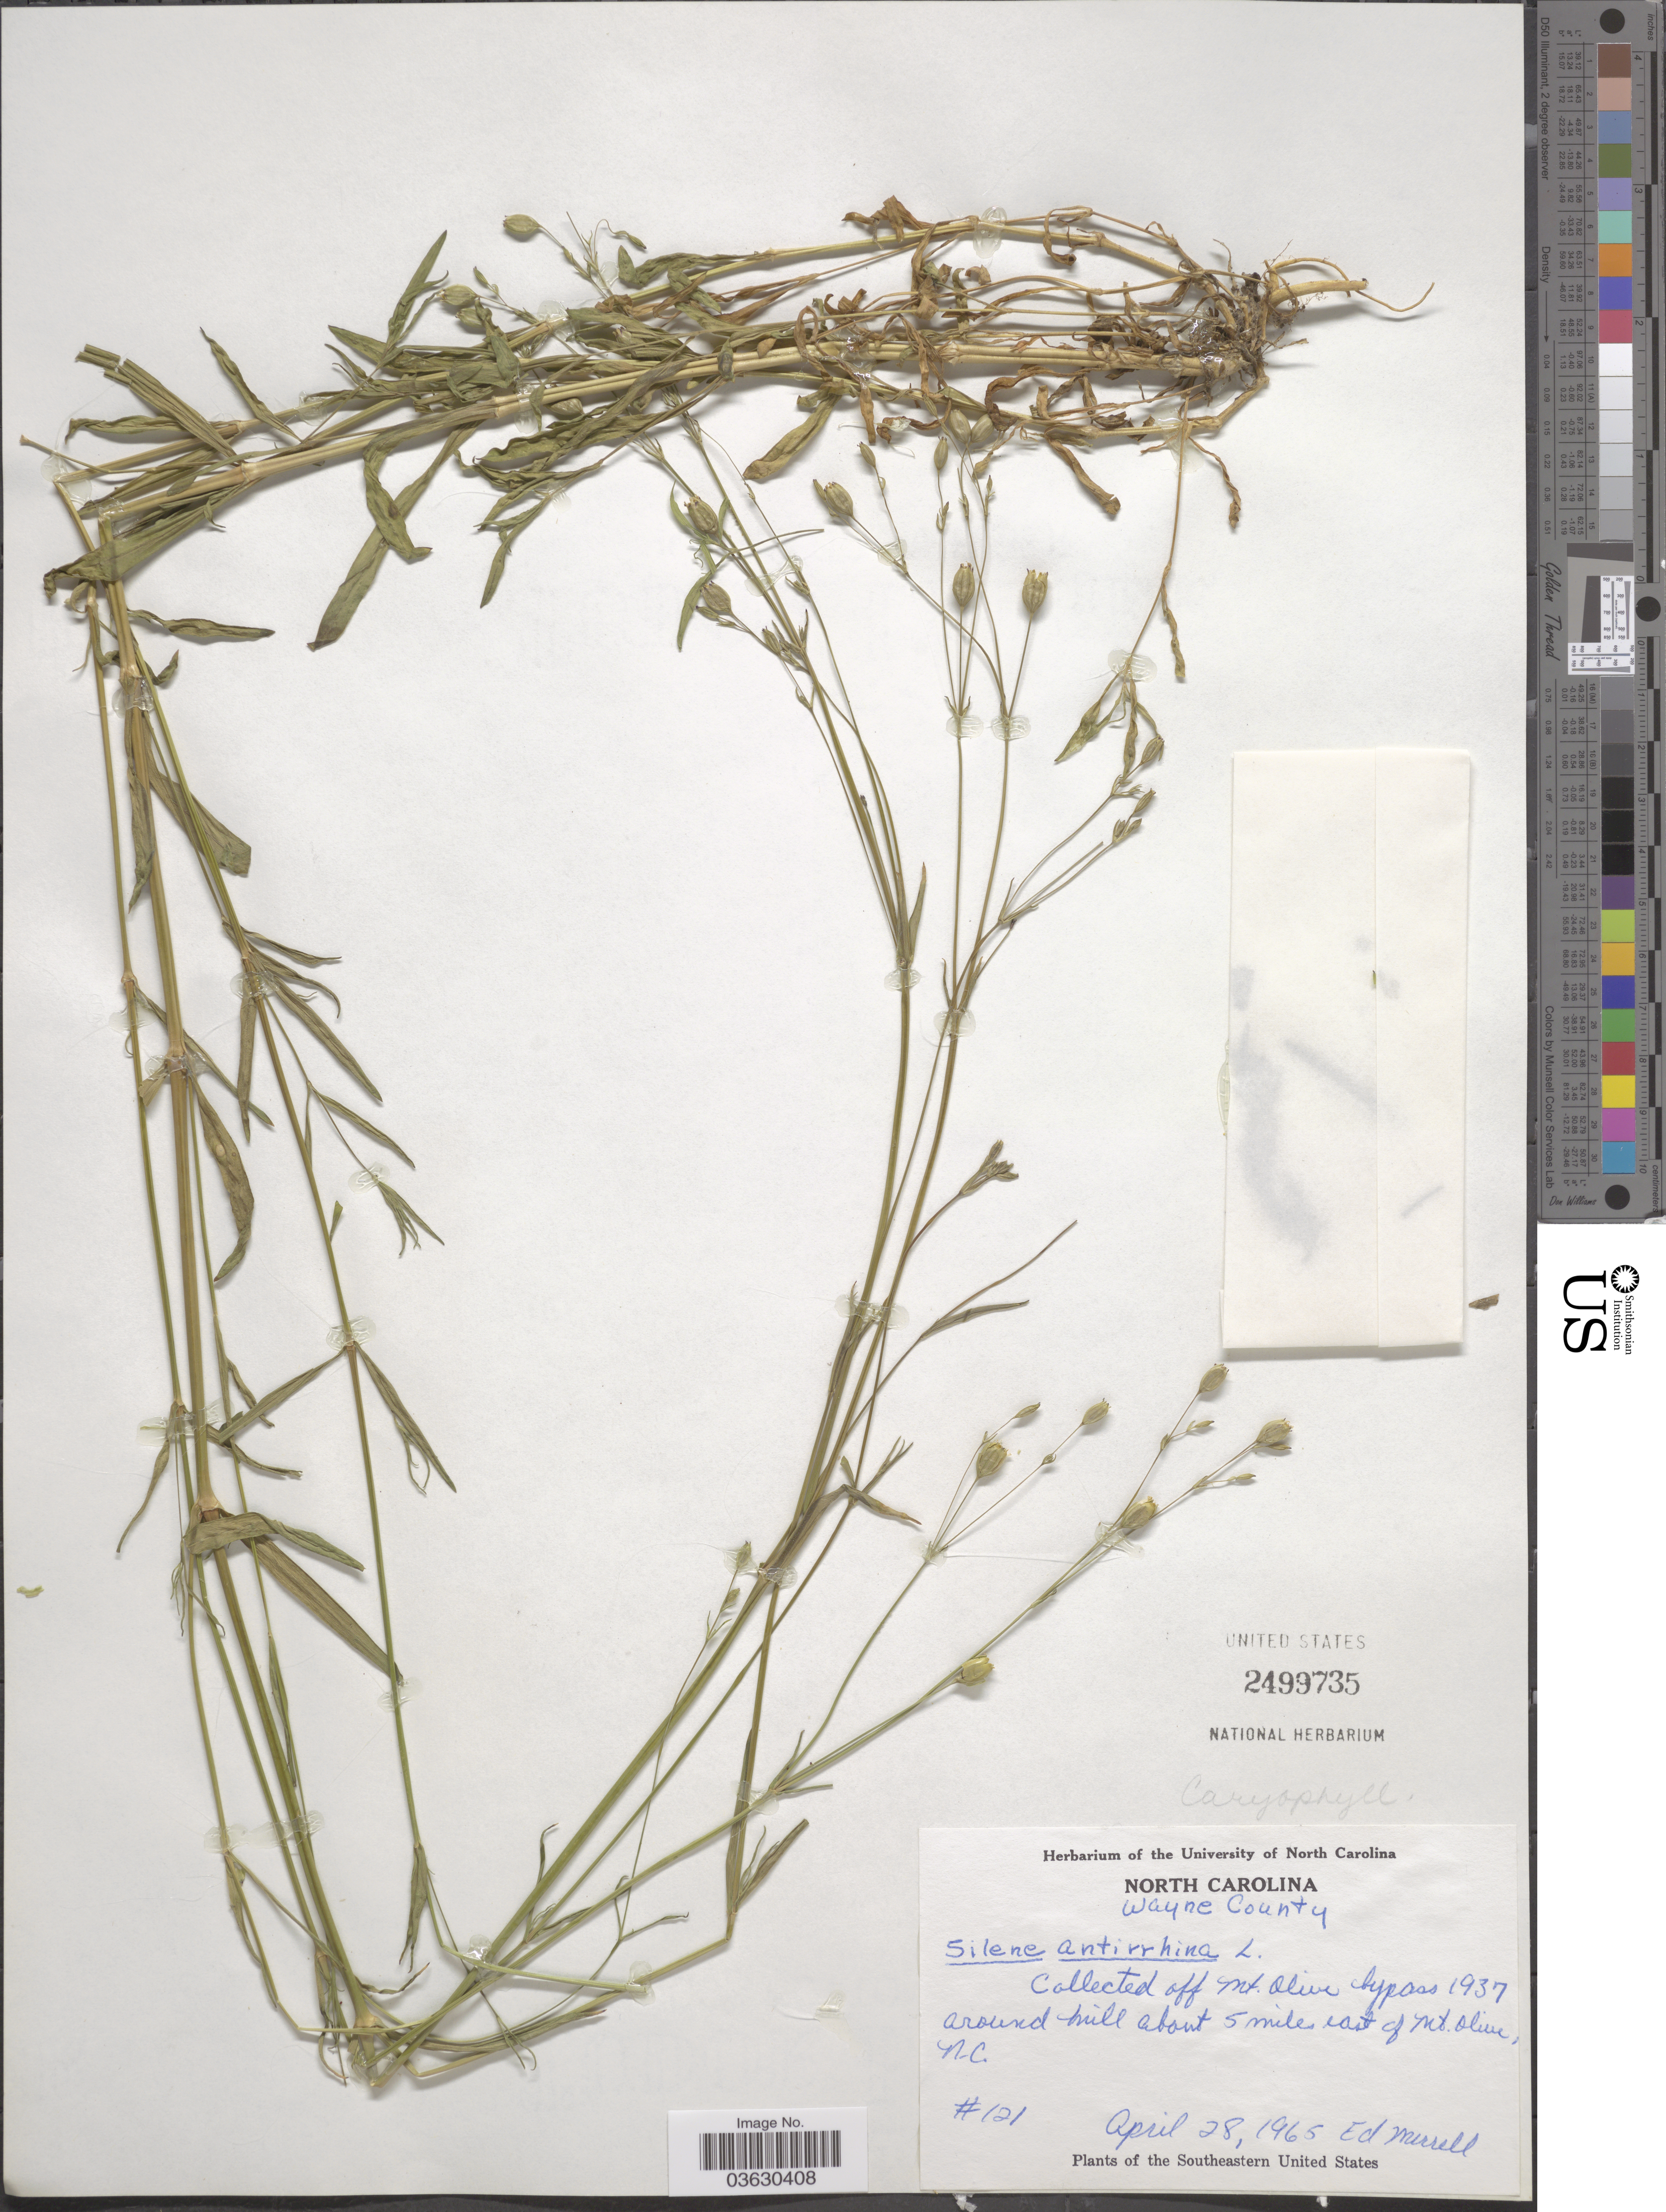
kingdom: Plantae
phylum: Tracheophyta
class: Magnoliopsida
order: Caryophyllales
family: Caryophyllaceae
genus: Silene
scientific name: Silene antirrhina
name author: L.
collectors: E. Murrell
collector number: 121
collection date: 1965-04-28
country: United States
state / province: North Carolina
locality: Wayne County. Collected off Mt. Olive bypass 1937 around hill about 5 mile east of Mt. Olive.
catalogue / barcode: US 2499735